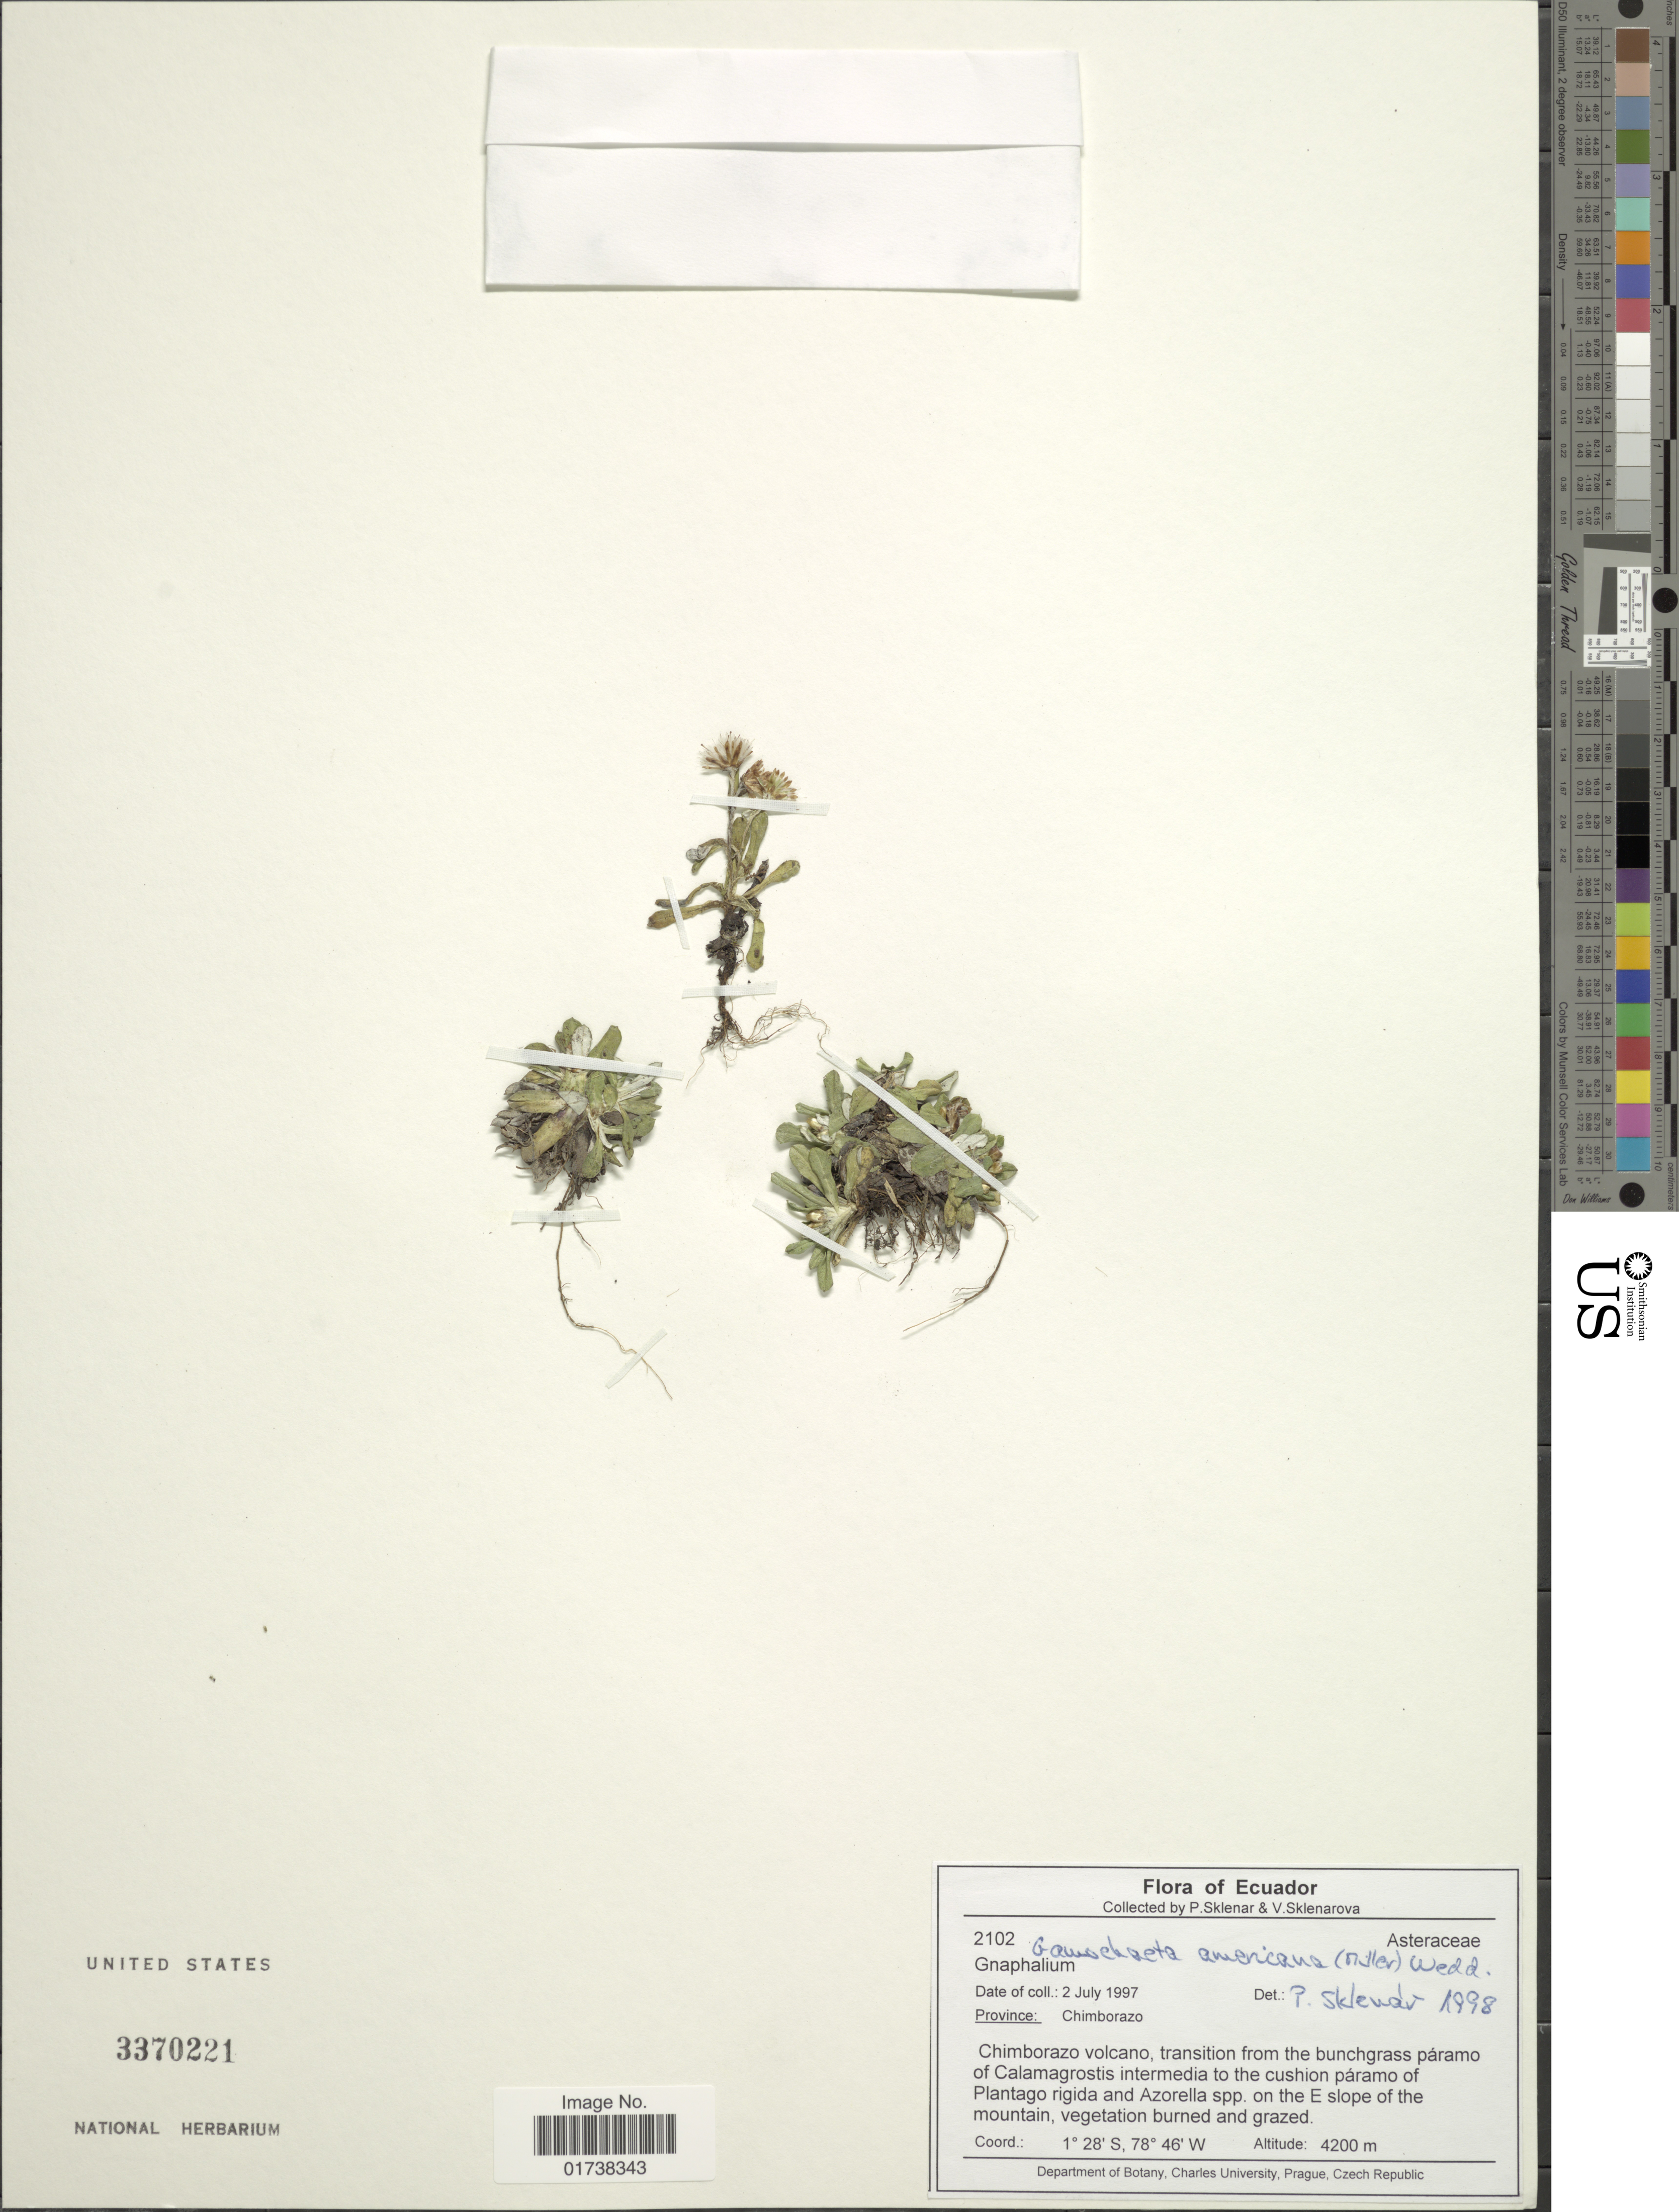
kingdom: Plantae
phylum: Tracheophyta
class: Magnoliopsida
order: Asterales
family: Asteraceae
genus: Gamochaeta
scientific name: Gamochaeta miniviridis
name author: G.L. Nesom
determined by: Nesom, Guy L.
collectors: P. Sklenár & V. Kosteckova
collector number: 2102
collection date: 1997-07-02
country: Ecuador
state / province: Chimborazo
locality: Chimborazo volcano, transition from the bunchgrass paramo of Calamagrostis intermedia to the cushion paramo of Plantago rigida and Azorella spp. On the E slope of the mountain, vegetation burned and grazed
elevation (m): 4200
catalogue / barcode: US 3370221